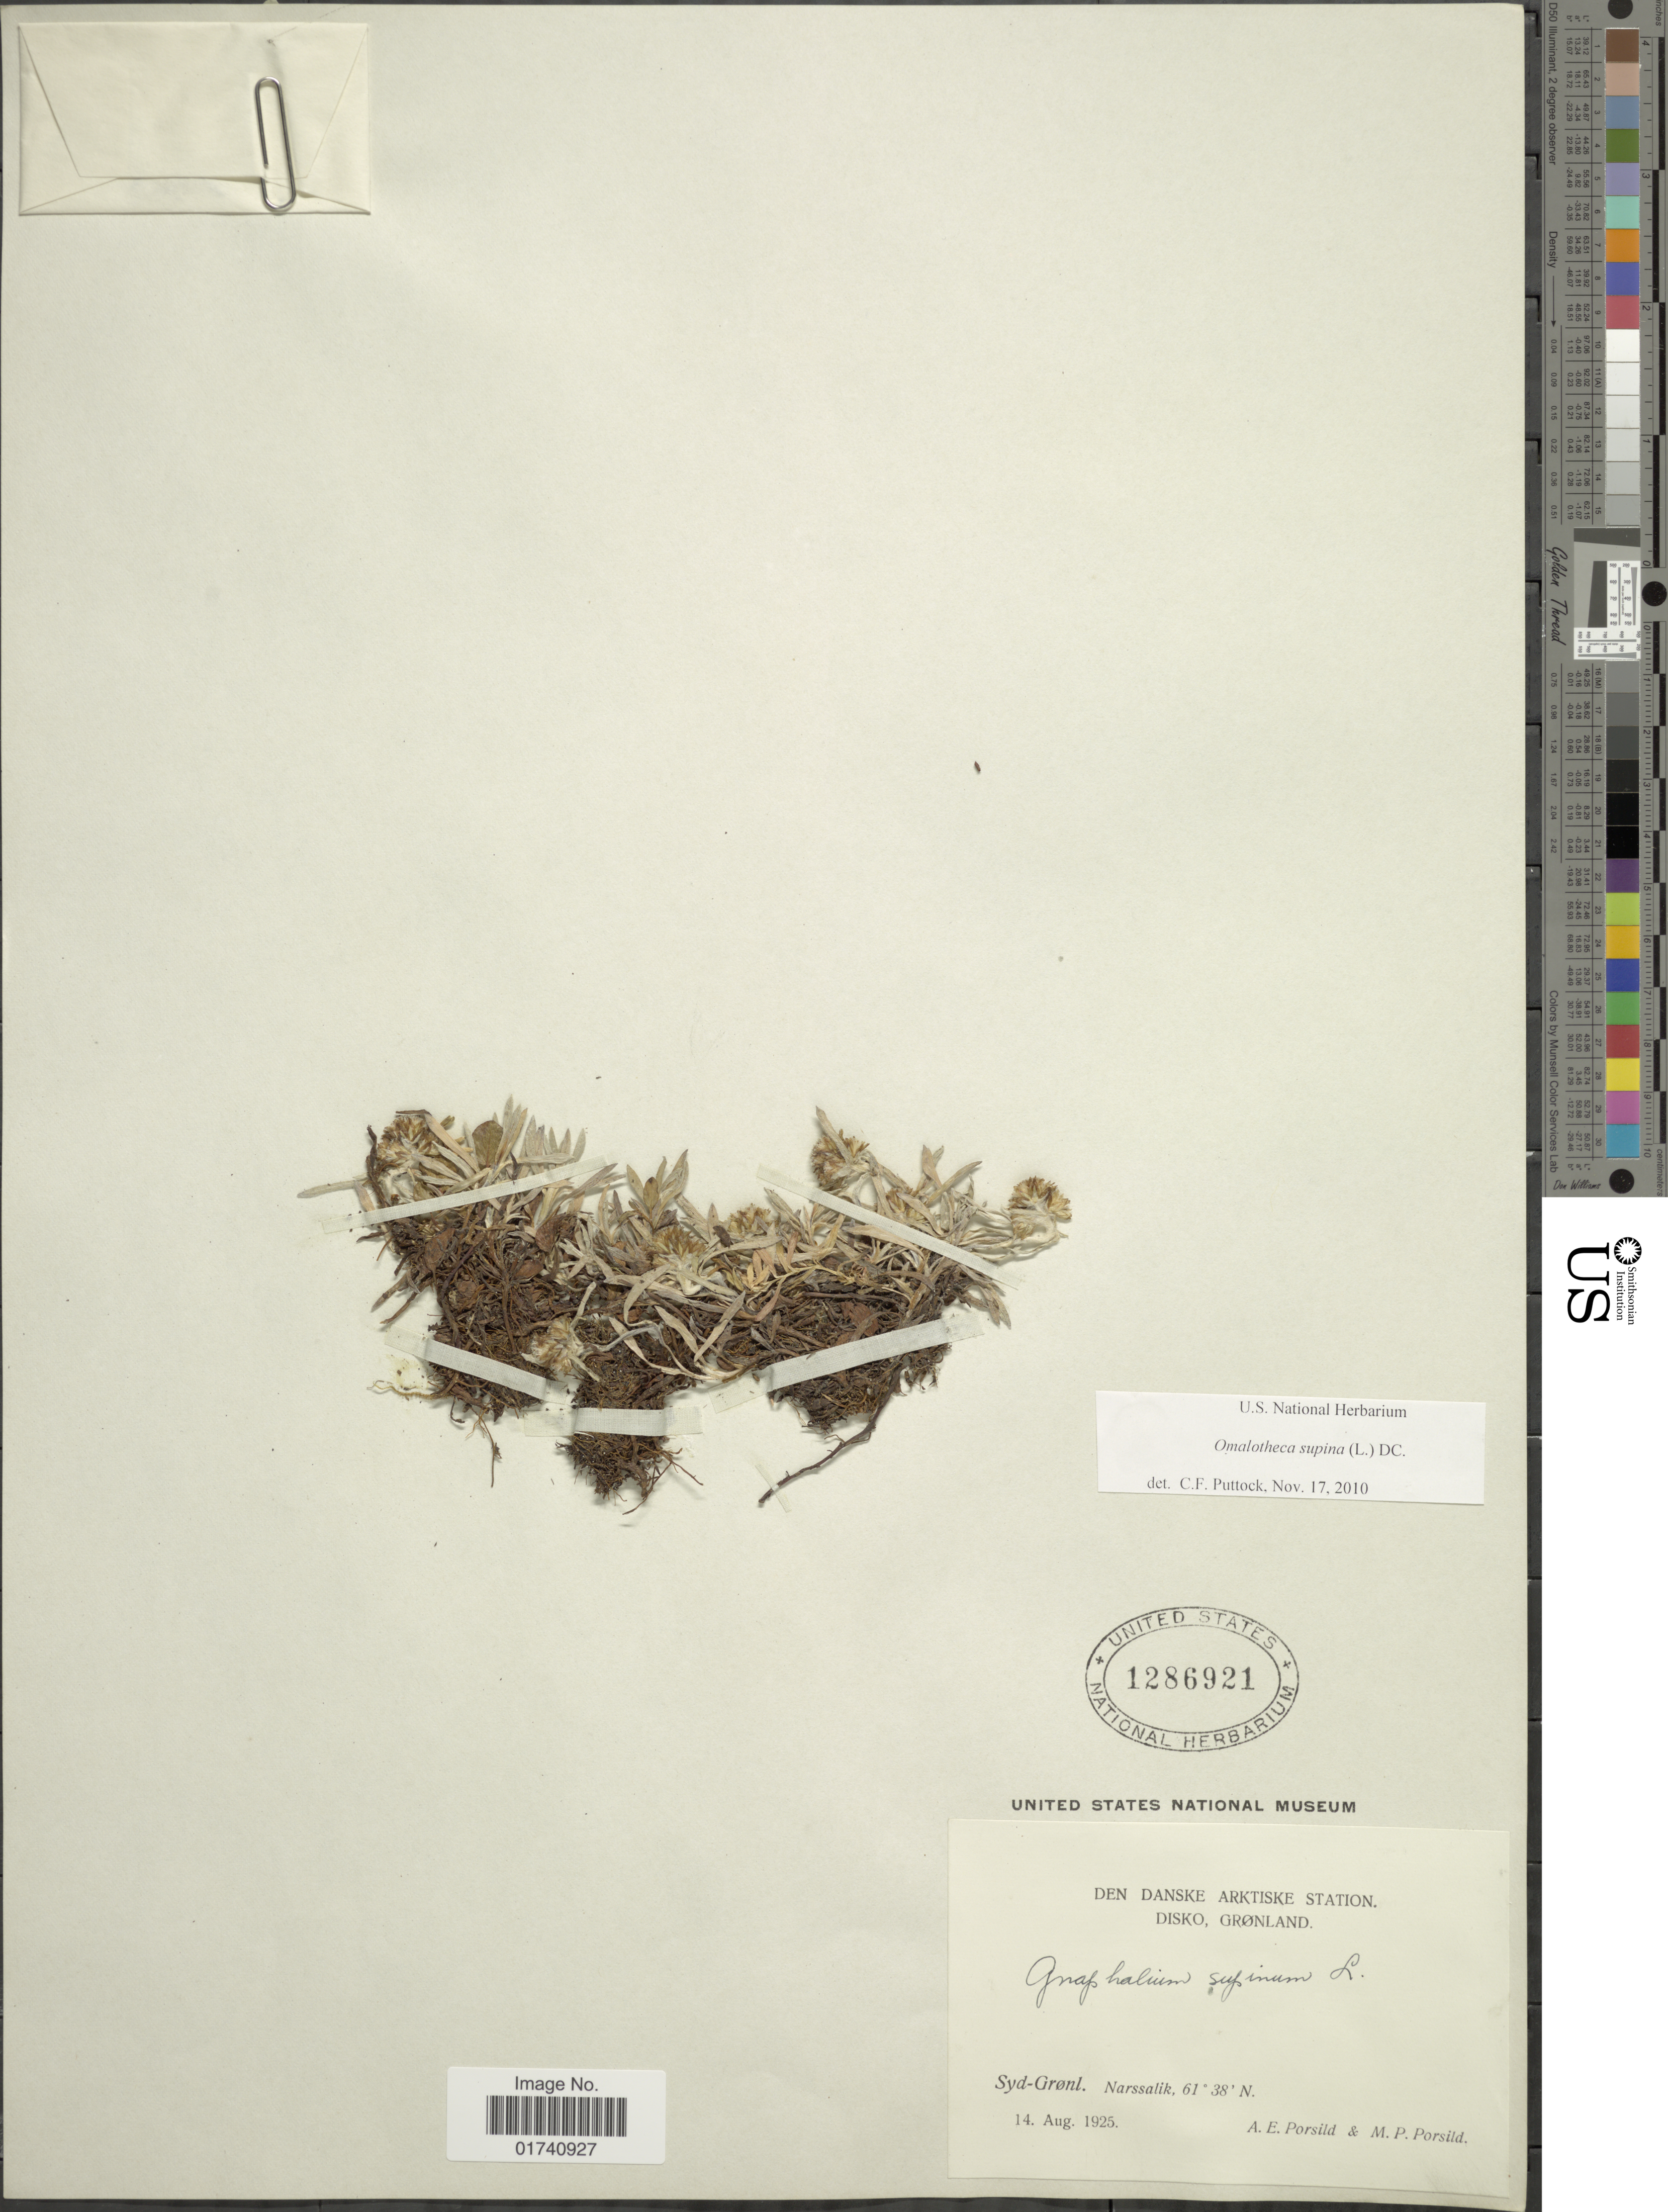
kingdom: Plantae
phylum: Tracheophyta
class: Magnoliopsida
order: Asterales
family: Asteraceae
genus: Omalotheca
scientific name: Omalotheca supina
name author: (L.) DC.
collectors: A. E. Porsild & M. P. Porsild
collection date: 1925-08-14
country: Greenland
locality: Syd-Gronl. Narssalik.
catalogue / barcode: US 1286921